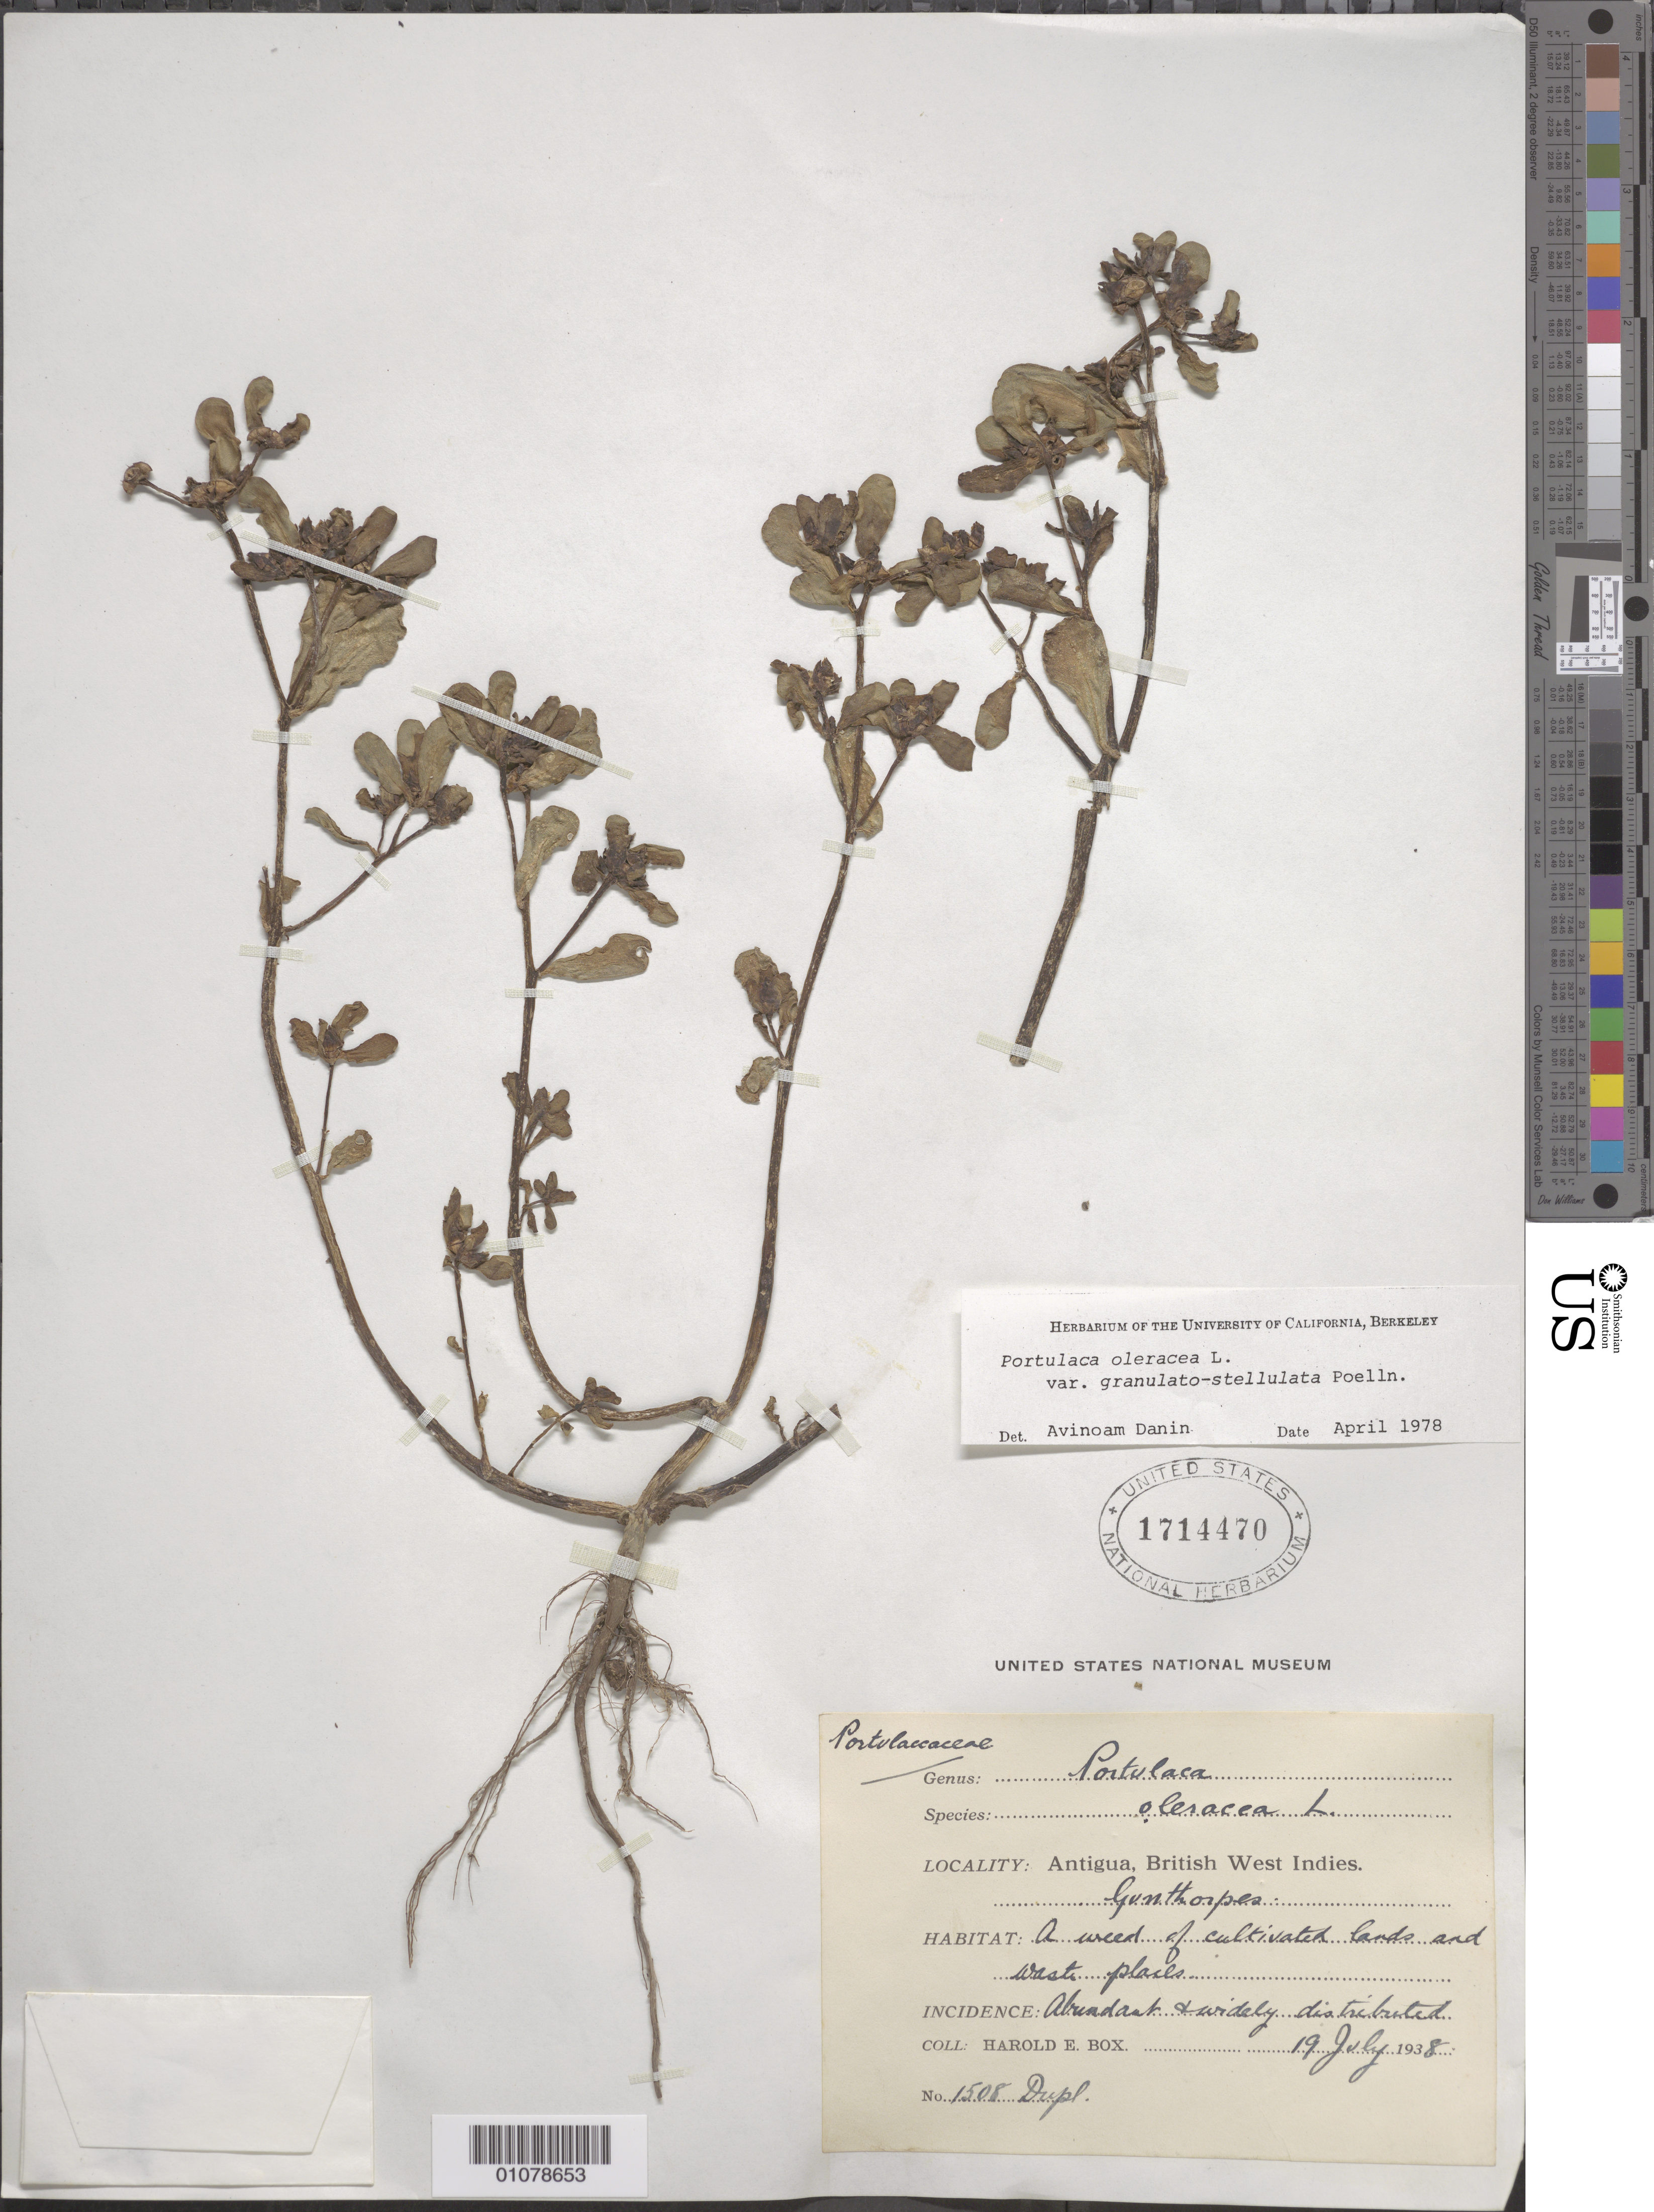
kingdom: Plantae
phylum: Tracheophyta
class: Magnoliopsida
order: Caryophyllales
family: Portulacaceae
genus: Portulaca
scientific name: Portulaca oleracea subsp. granulatostellulata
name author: (Poelln.) Danin & H.G. Baker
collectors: H. E. Box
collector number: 1508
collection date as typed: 19 Jul 1938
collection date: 1938-07-19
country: Antigua and Barbuda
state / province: Saint George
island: Antigua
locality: Gunthorpes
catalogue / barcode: US 1714470